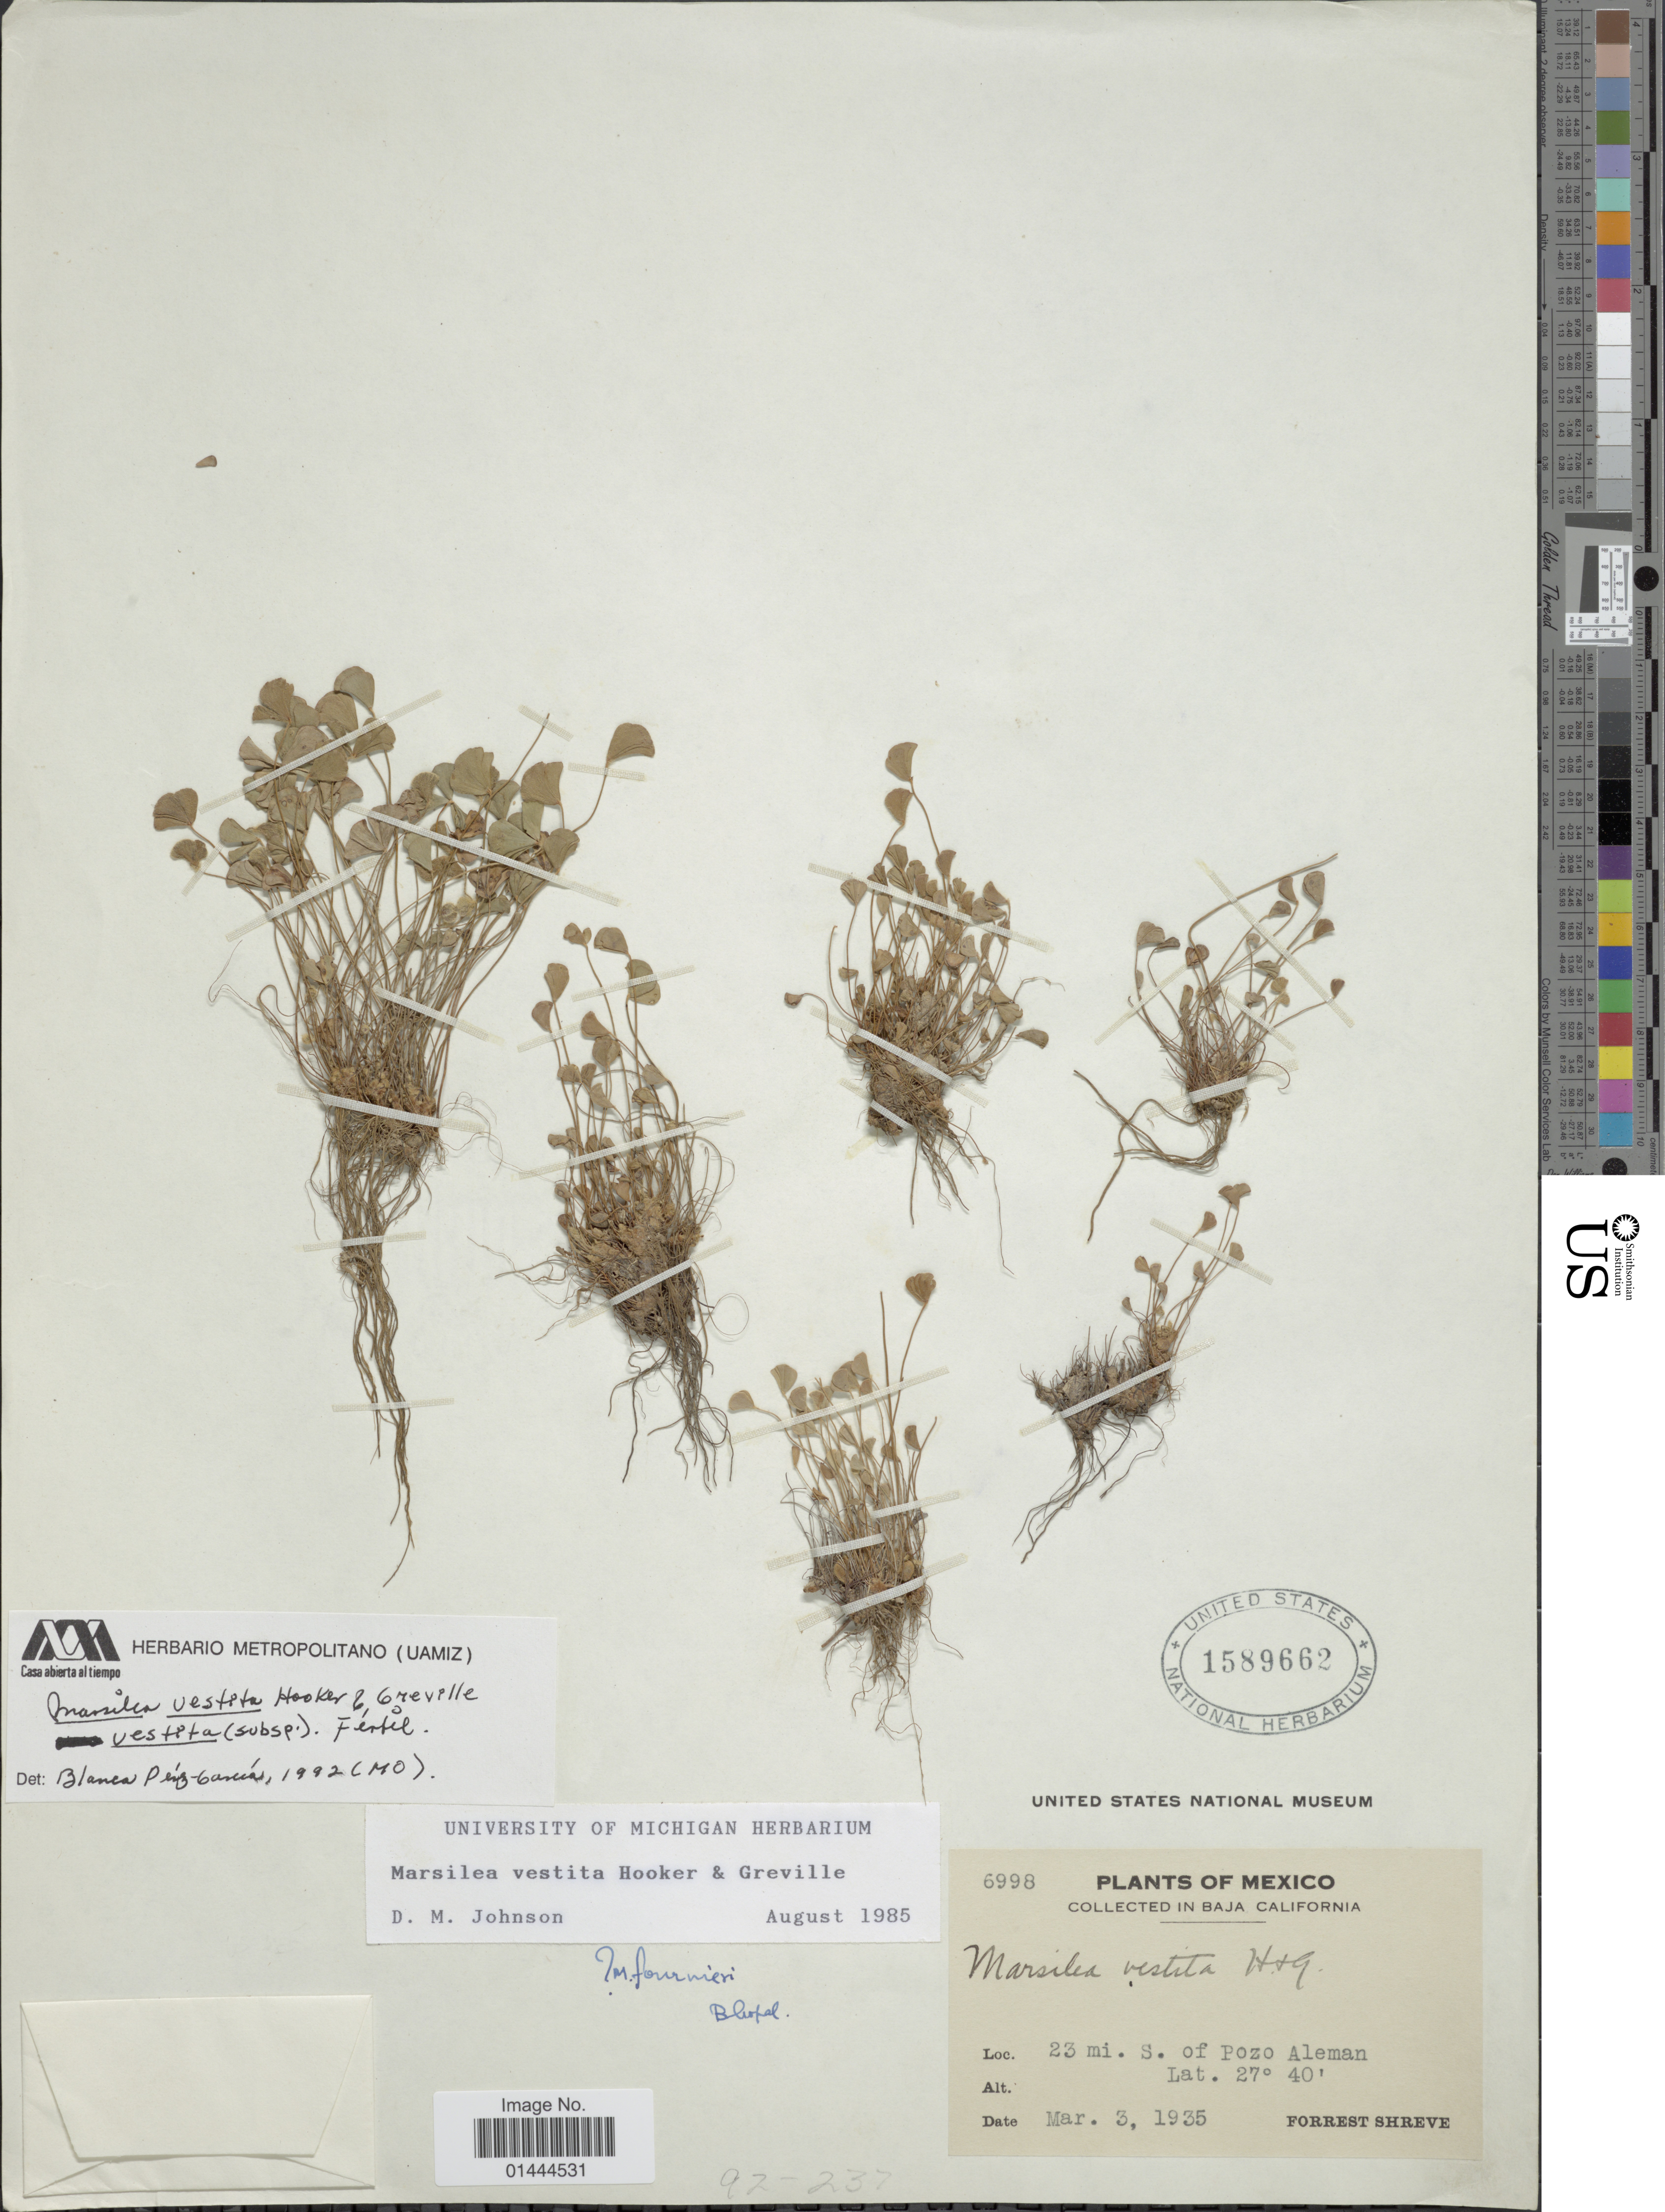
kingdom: Plantae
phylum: Tracheophyta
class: Polypodiopsida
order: Salviniales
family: Marsileaceae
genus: Marsilea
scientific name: Marsilea vestita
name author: Hook. & Grev.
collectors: F. Shreve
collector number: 6998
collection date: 1935-03-03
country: Mexico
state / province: Baja California Sur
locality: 23 mi S of Pozo Aleman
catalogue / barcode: US 1589662